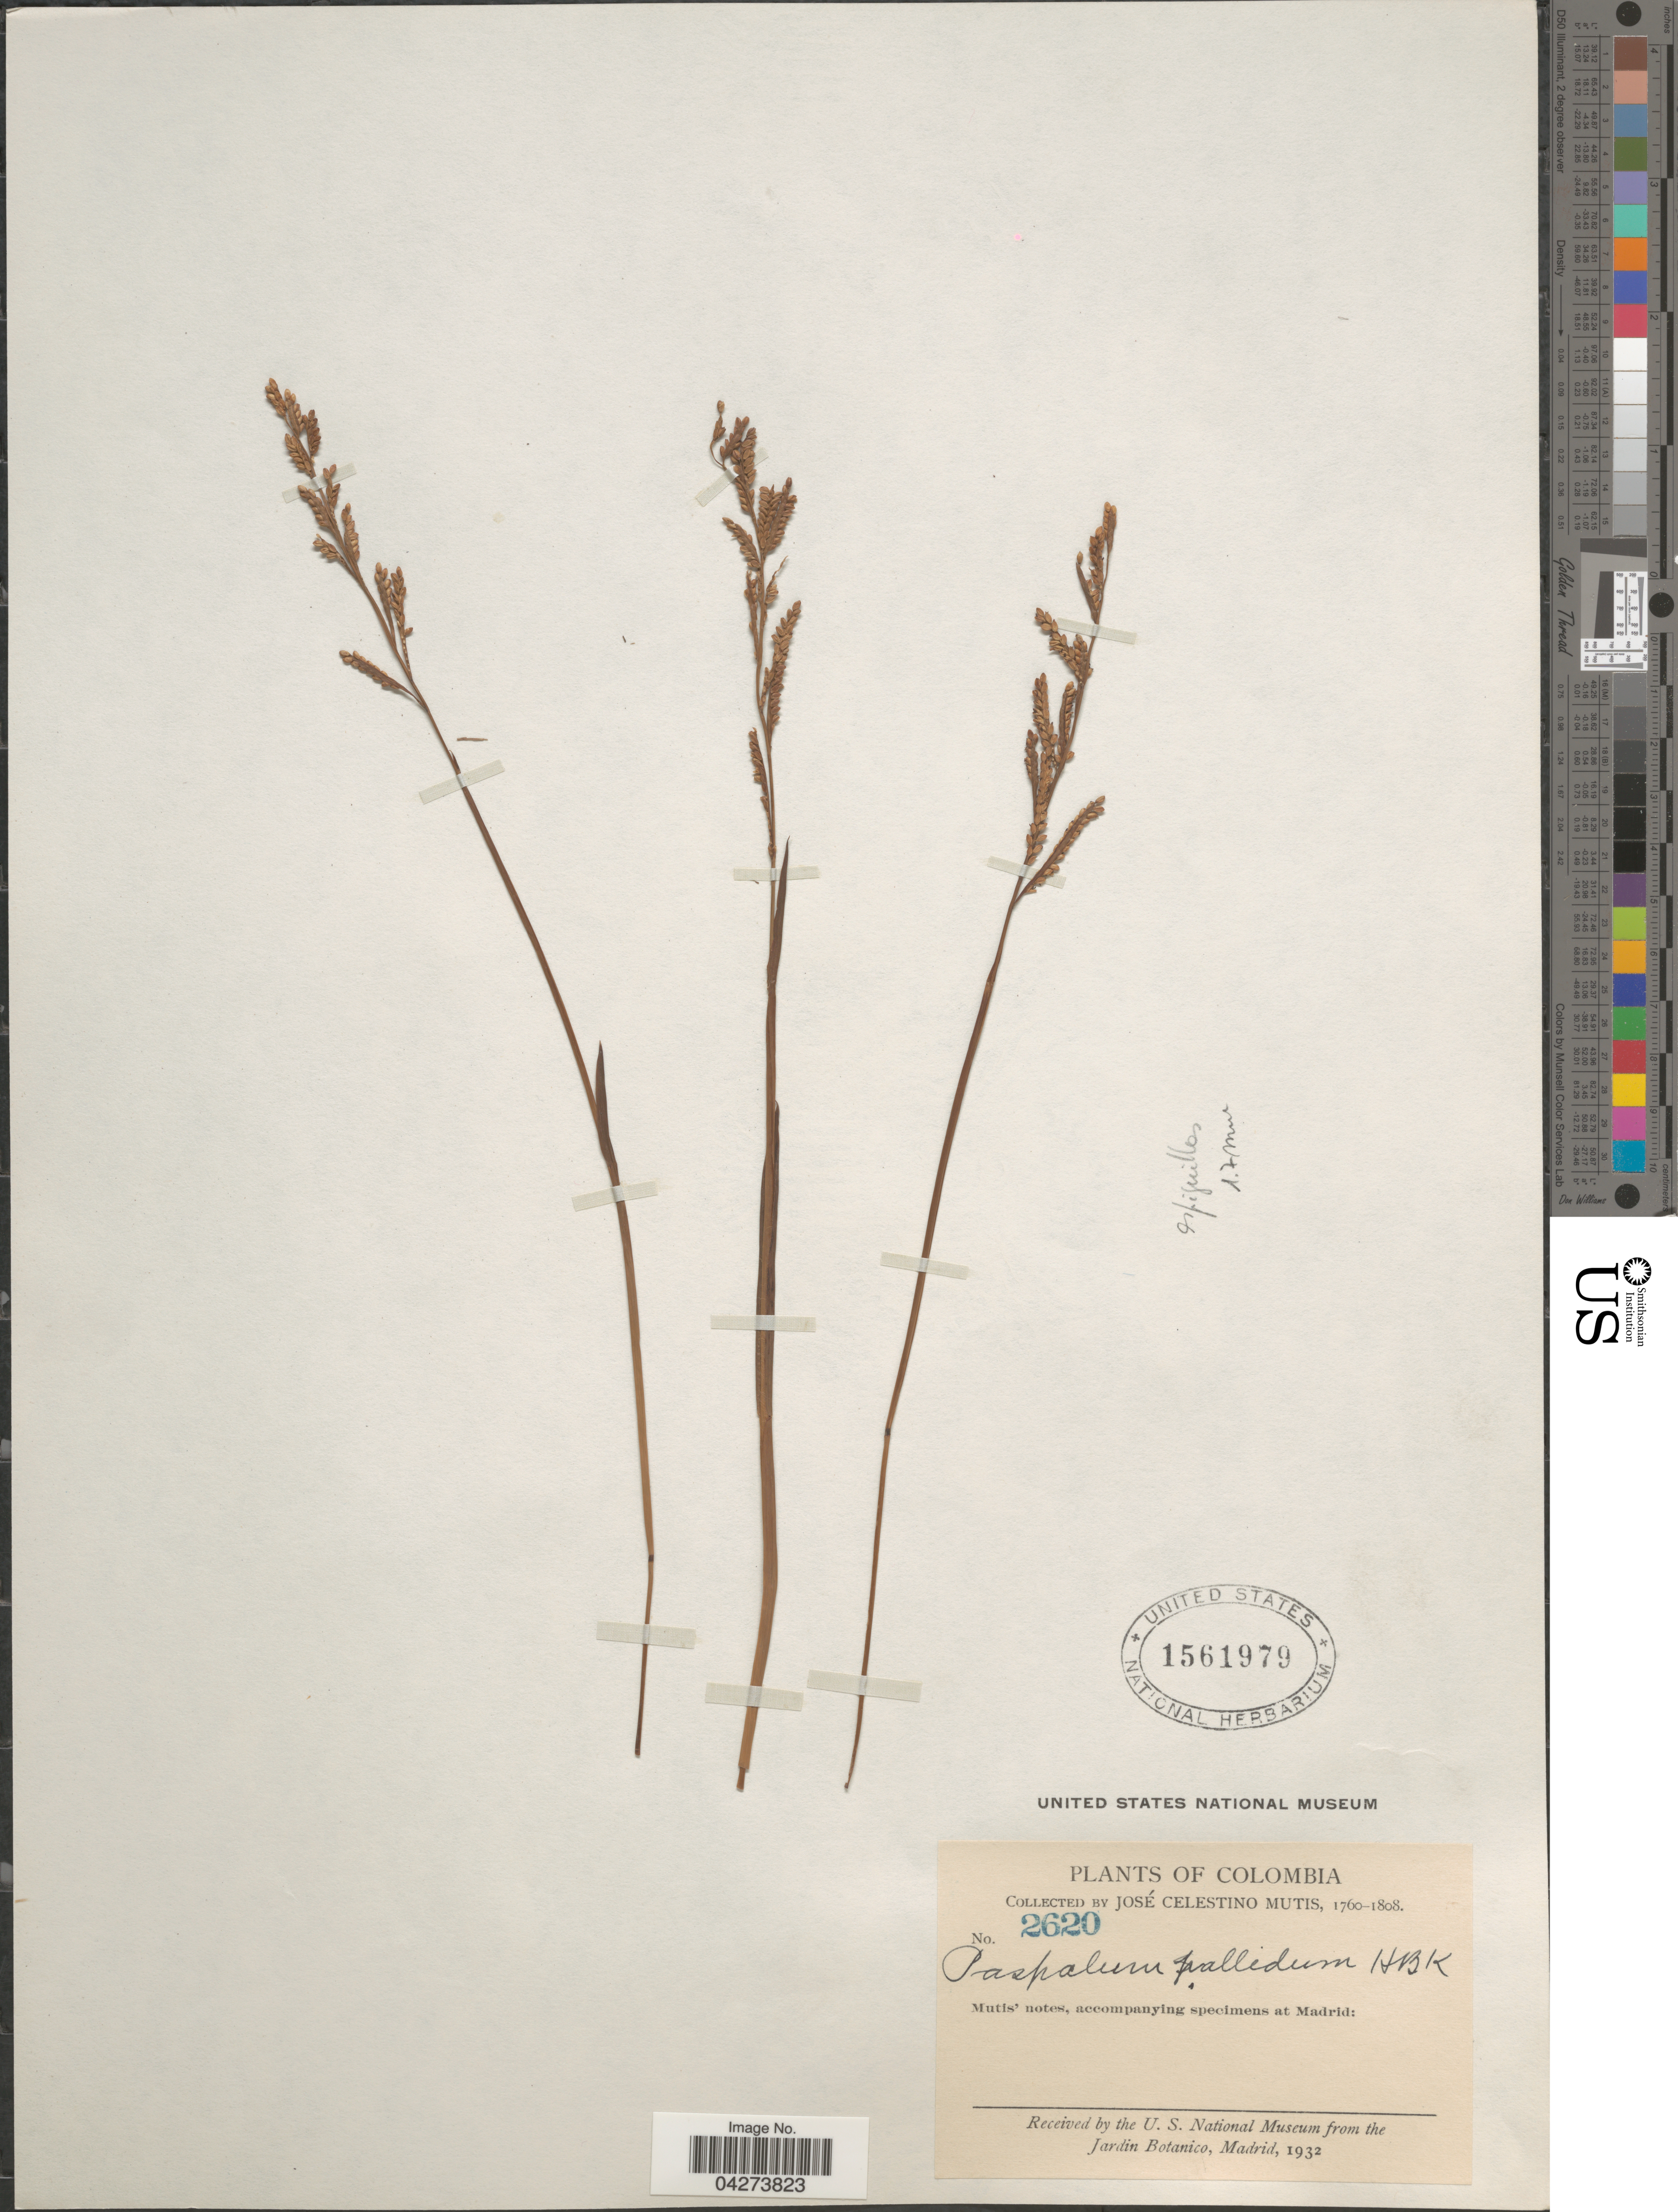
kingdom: Plantae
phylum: Tracheophyta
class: Liliopsida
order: Poales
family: Poaceae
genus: Paspalum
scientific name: Paspalum pilgerianum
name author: Chase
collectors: J. C. B. Mutis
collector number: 2620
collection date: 1760/1808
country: Colombia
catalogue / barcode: US 1561979